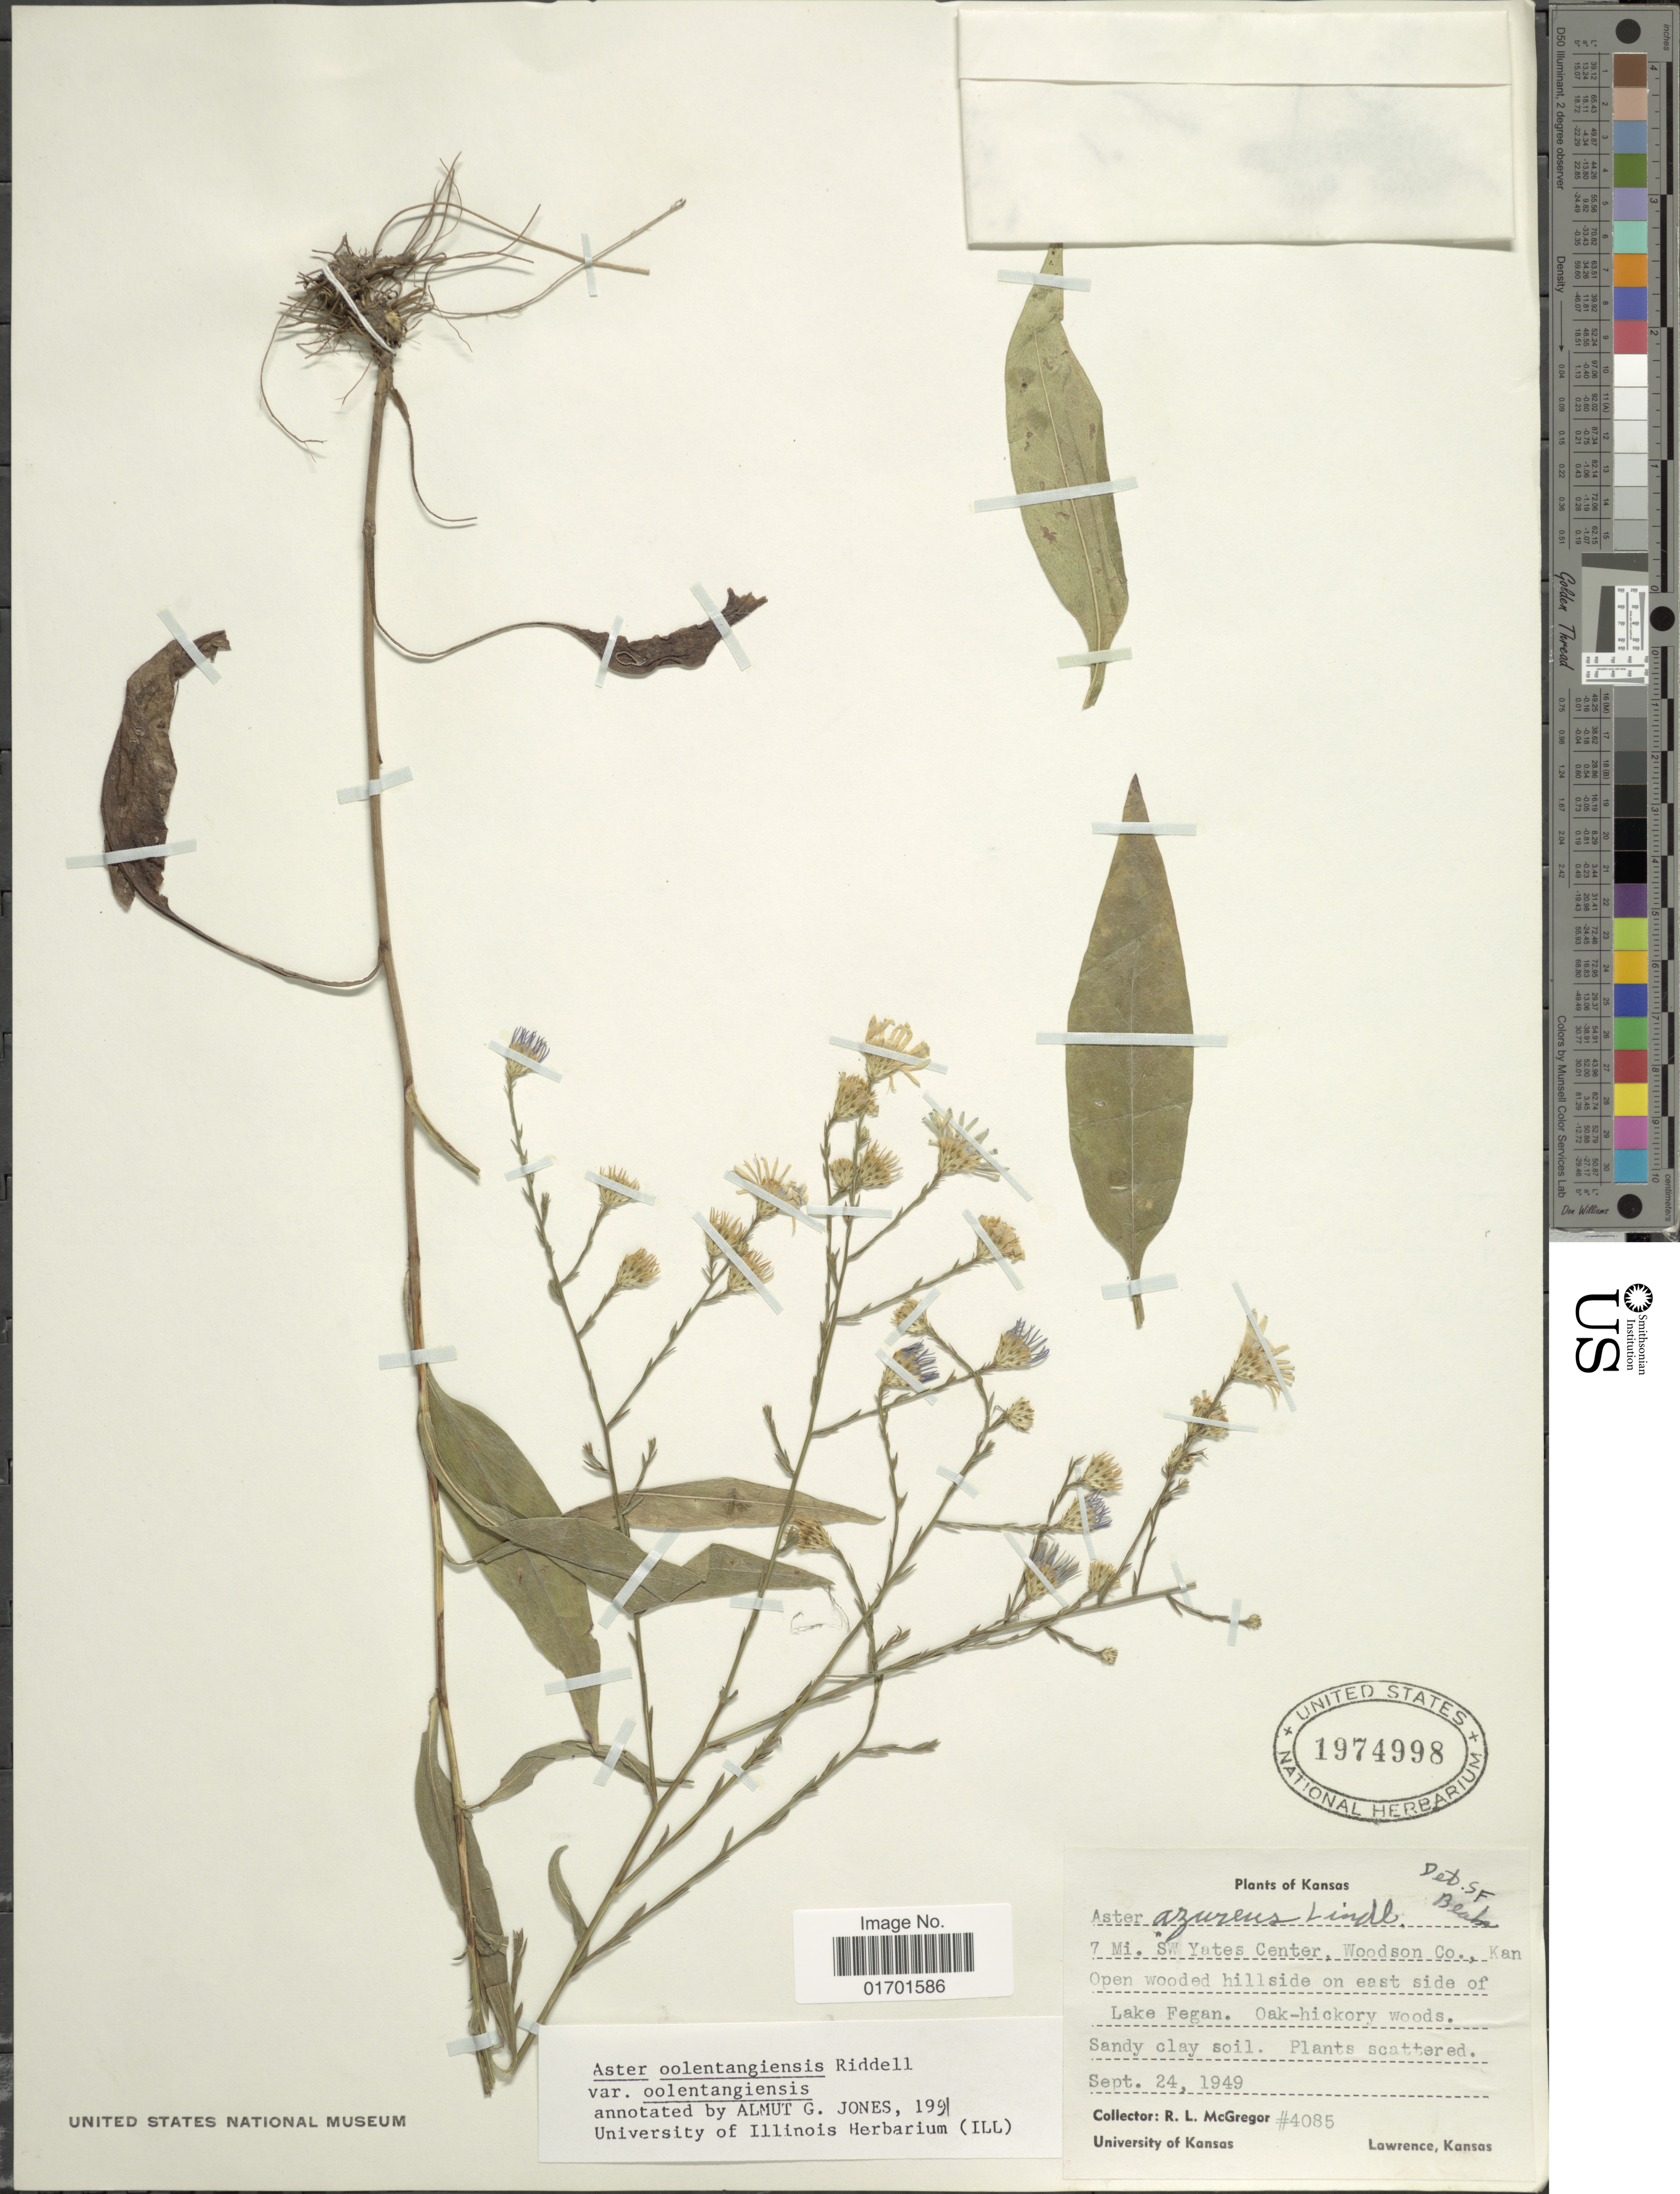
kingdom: Plantae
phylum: Tracheophyta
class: Magnoliopsida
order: Asterales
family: Asteraceae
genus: Symphyotrichum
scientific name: Symphyotrichum oolentangiense var. oolentangiense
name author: G.L. Nesom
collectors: R. McGregor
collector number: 4085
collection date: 1949-09-24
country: United States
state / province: Kansas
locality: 7 mi. SW Yates Center, Woodson Co.,on east side of Lake fegan. Oak-hickory woods. Lawrence.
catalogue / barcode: US 1974998